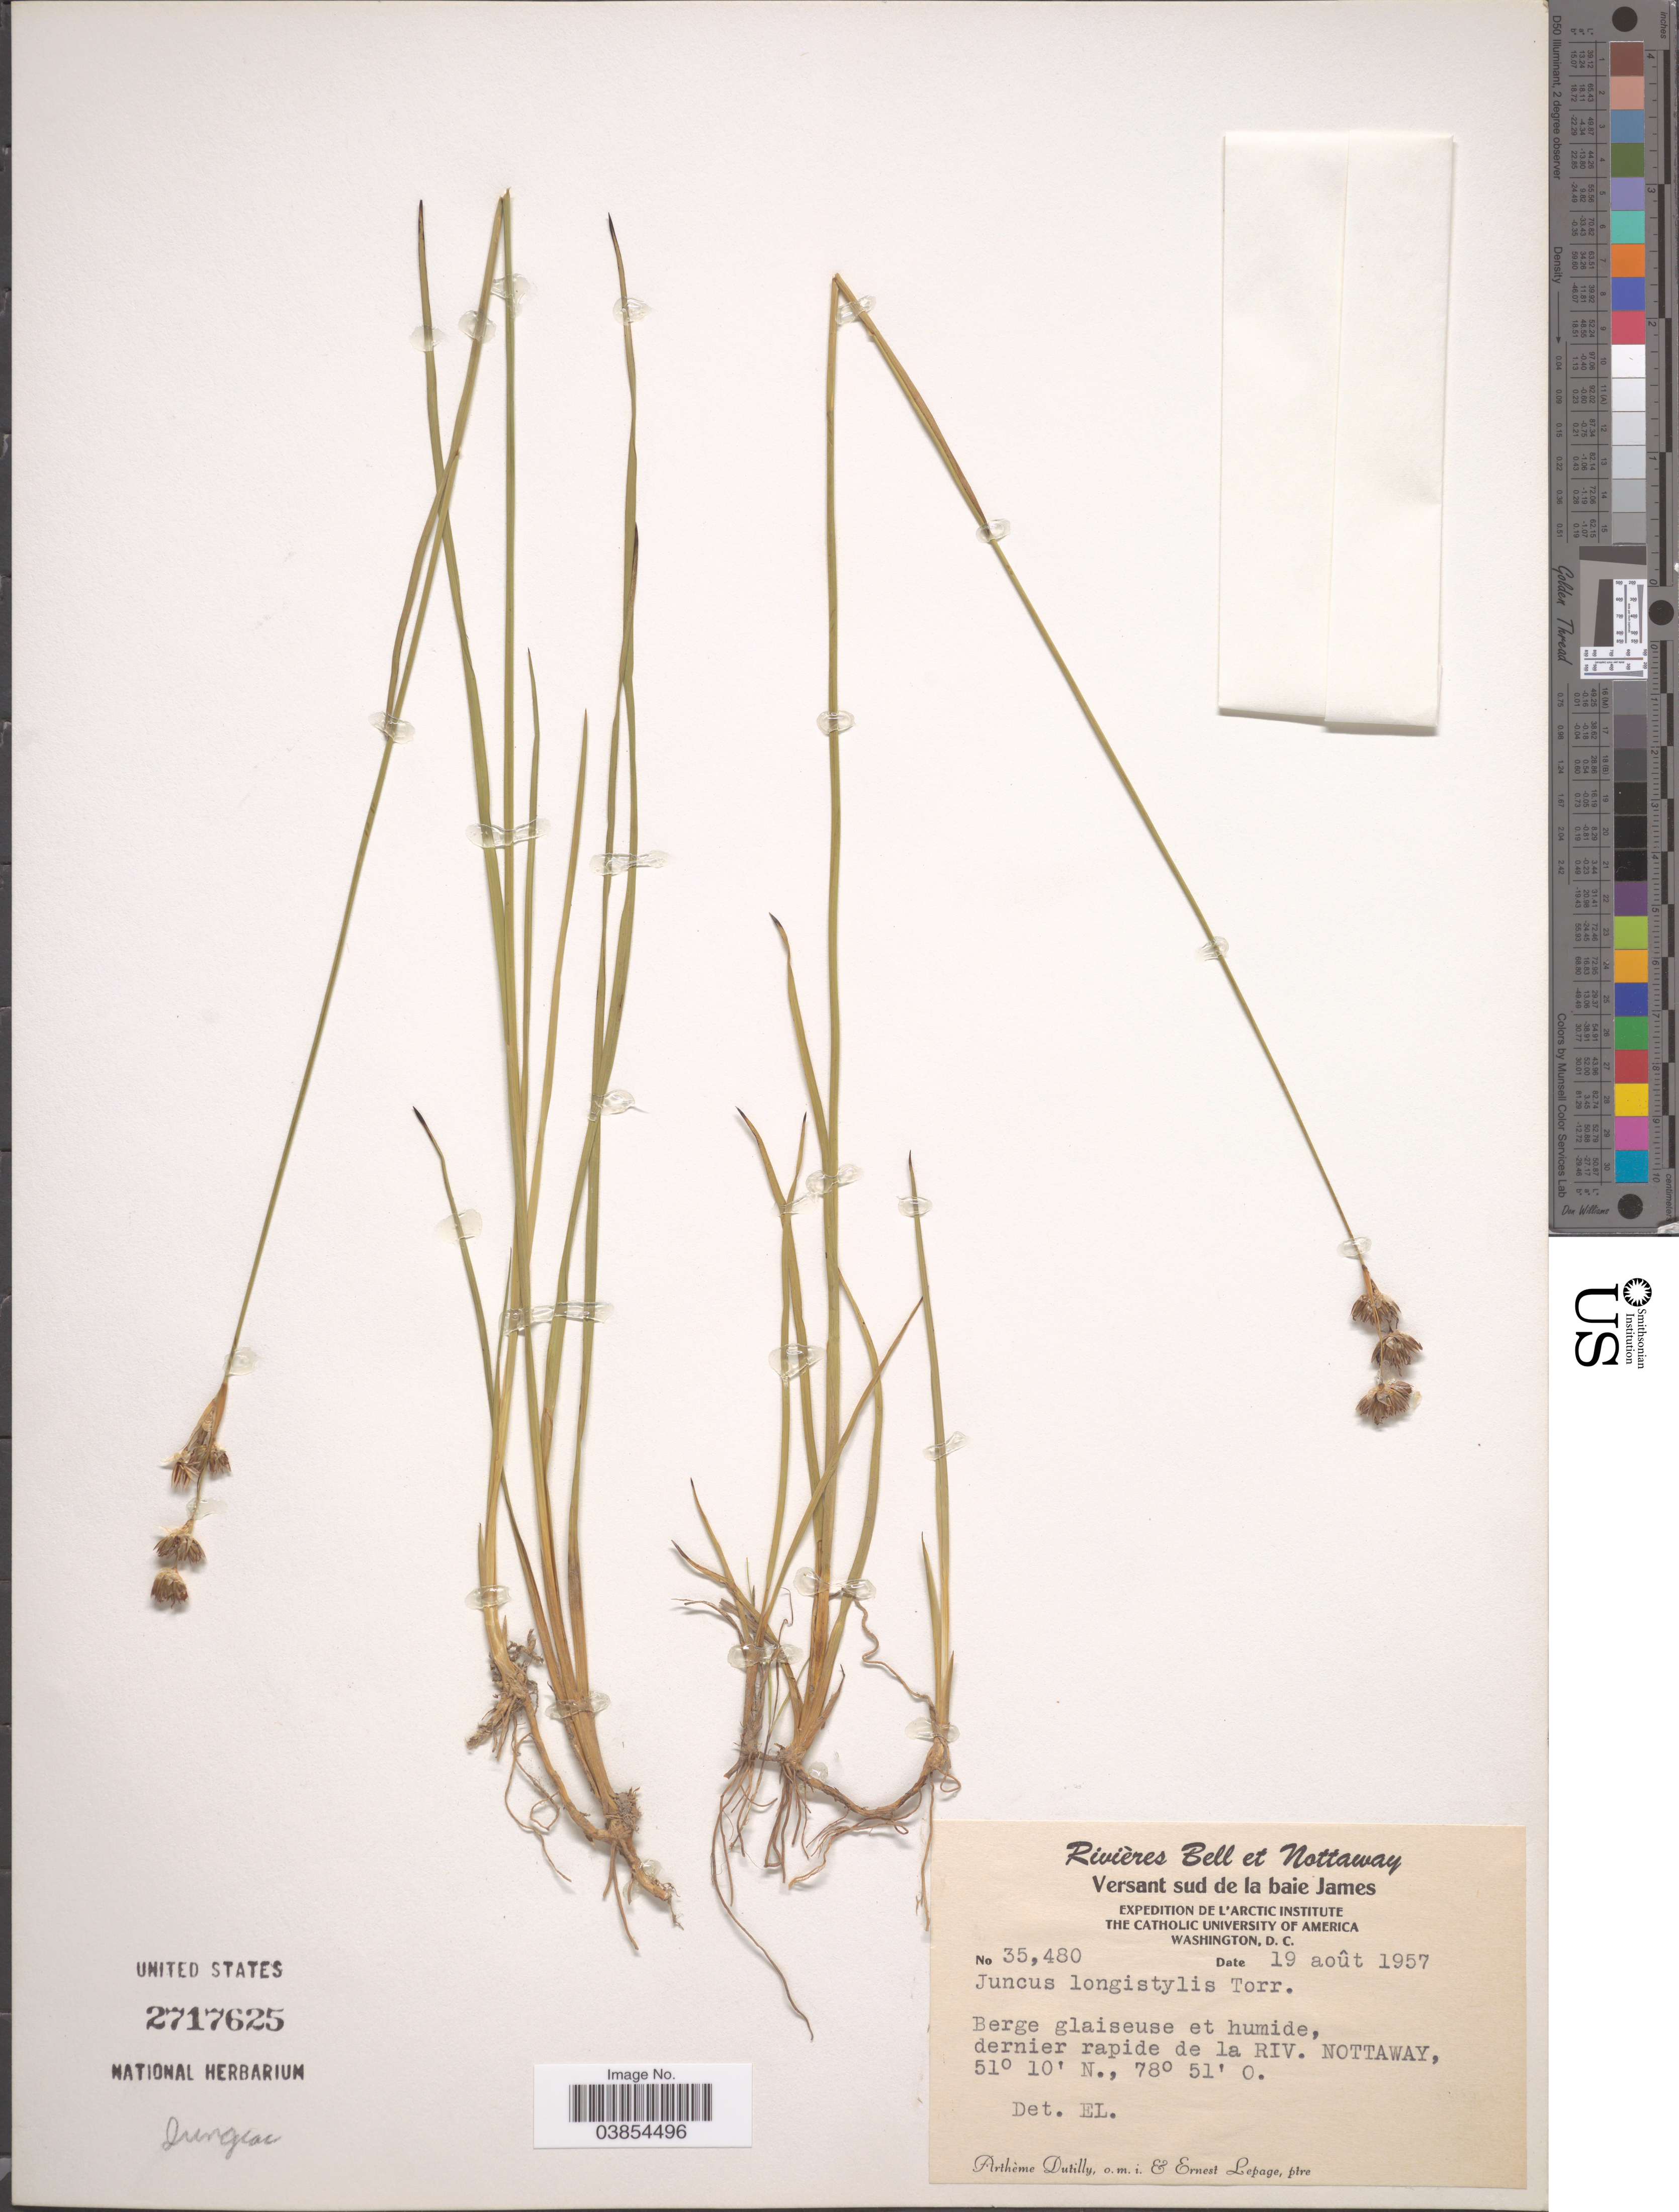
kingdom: Plantae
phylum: Tracheophyta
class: Liliopsida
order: Poales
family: Juncaceae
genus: Juncus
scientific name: Juncus longistylis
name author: Torr.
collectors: A. Dutilly & E. Lepage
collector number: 35480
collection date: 1957-08-19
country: Canada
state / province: Quebec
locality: Rivières Bell et Nottaway. Versant sud de la baie James. Berge glaiseuse et humide, dernier rapide de la Riv. Nottaway.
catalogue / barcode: US 2717625